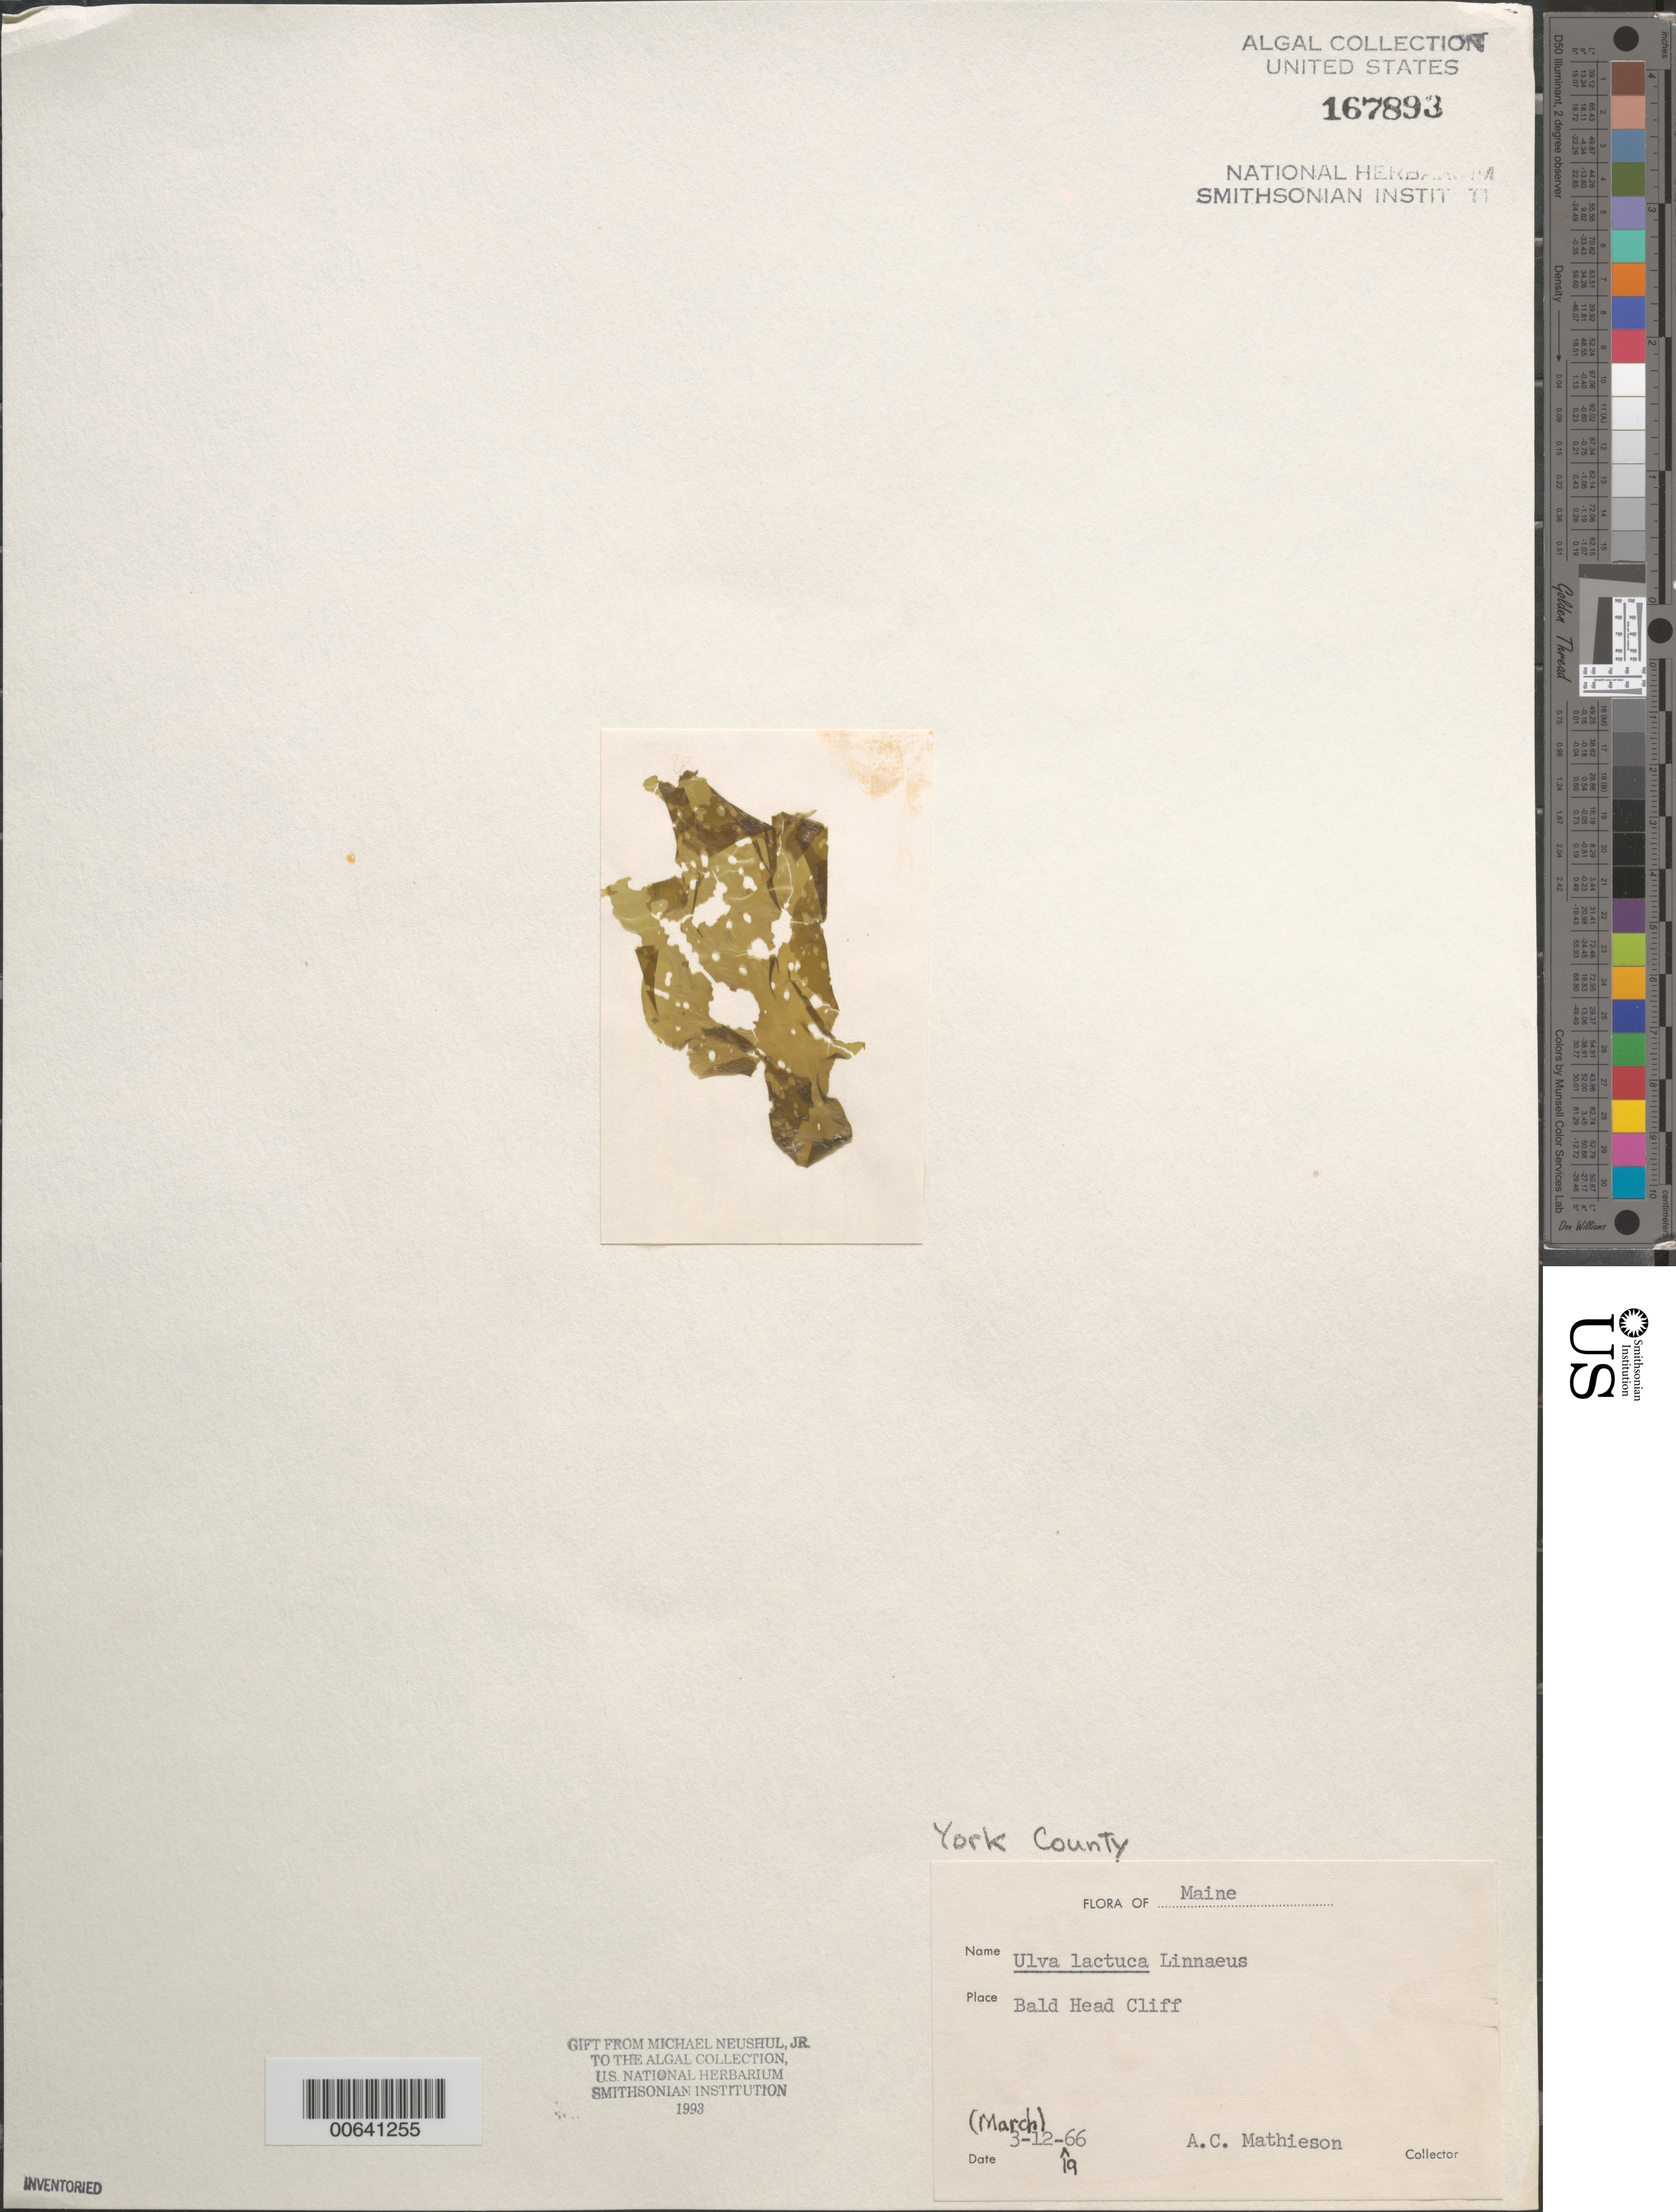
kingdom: Plantae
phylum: Chlorophyta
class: Ulvophyceae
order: Ulvales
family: Ulvaceae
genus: Ulva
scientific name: Ulva lactuca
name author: L.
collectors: A. C. Mathieson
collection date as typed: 12 Mar 1966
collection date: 1966-03-12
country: United States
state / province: Maine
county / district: York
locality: Bald Head Cliff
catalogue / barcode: US 167893